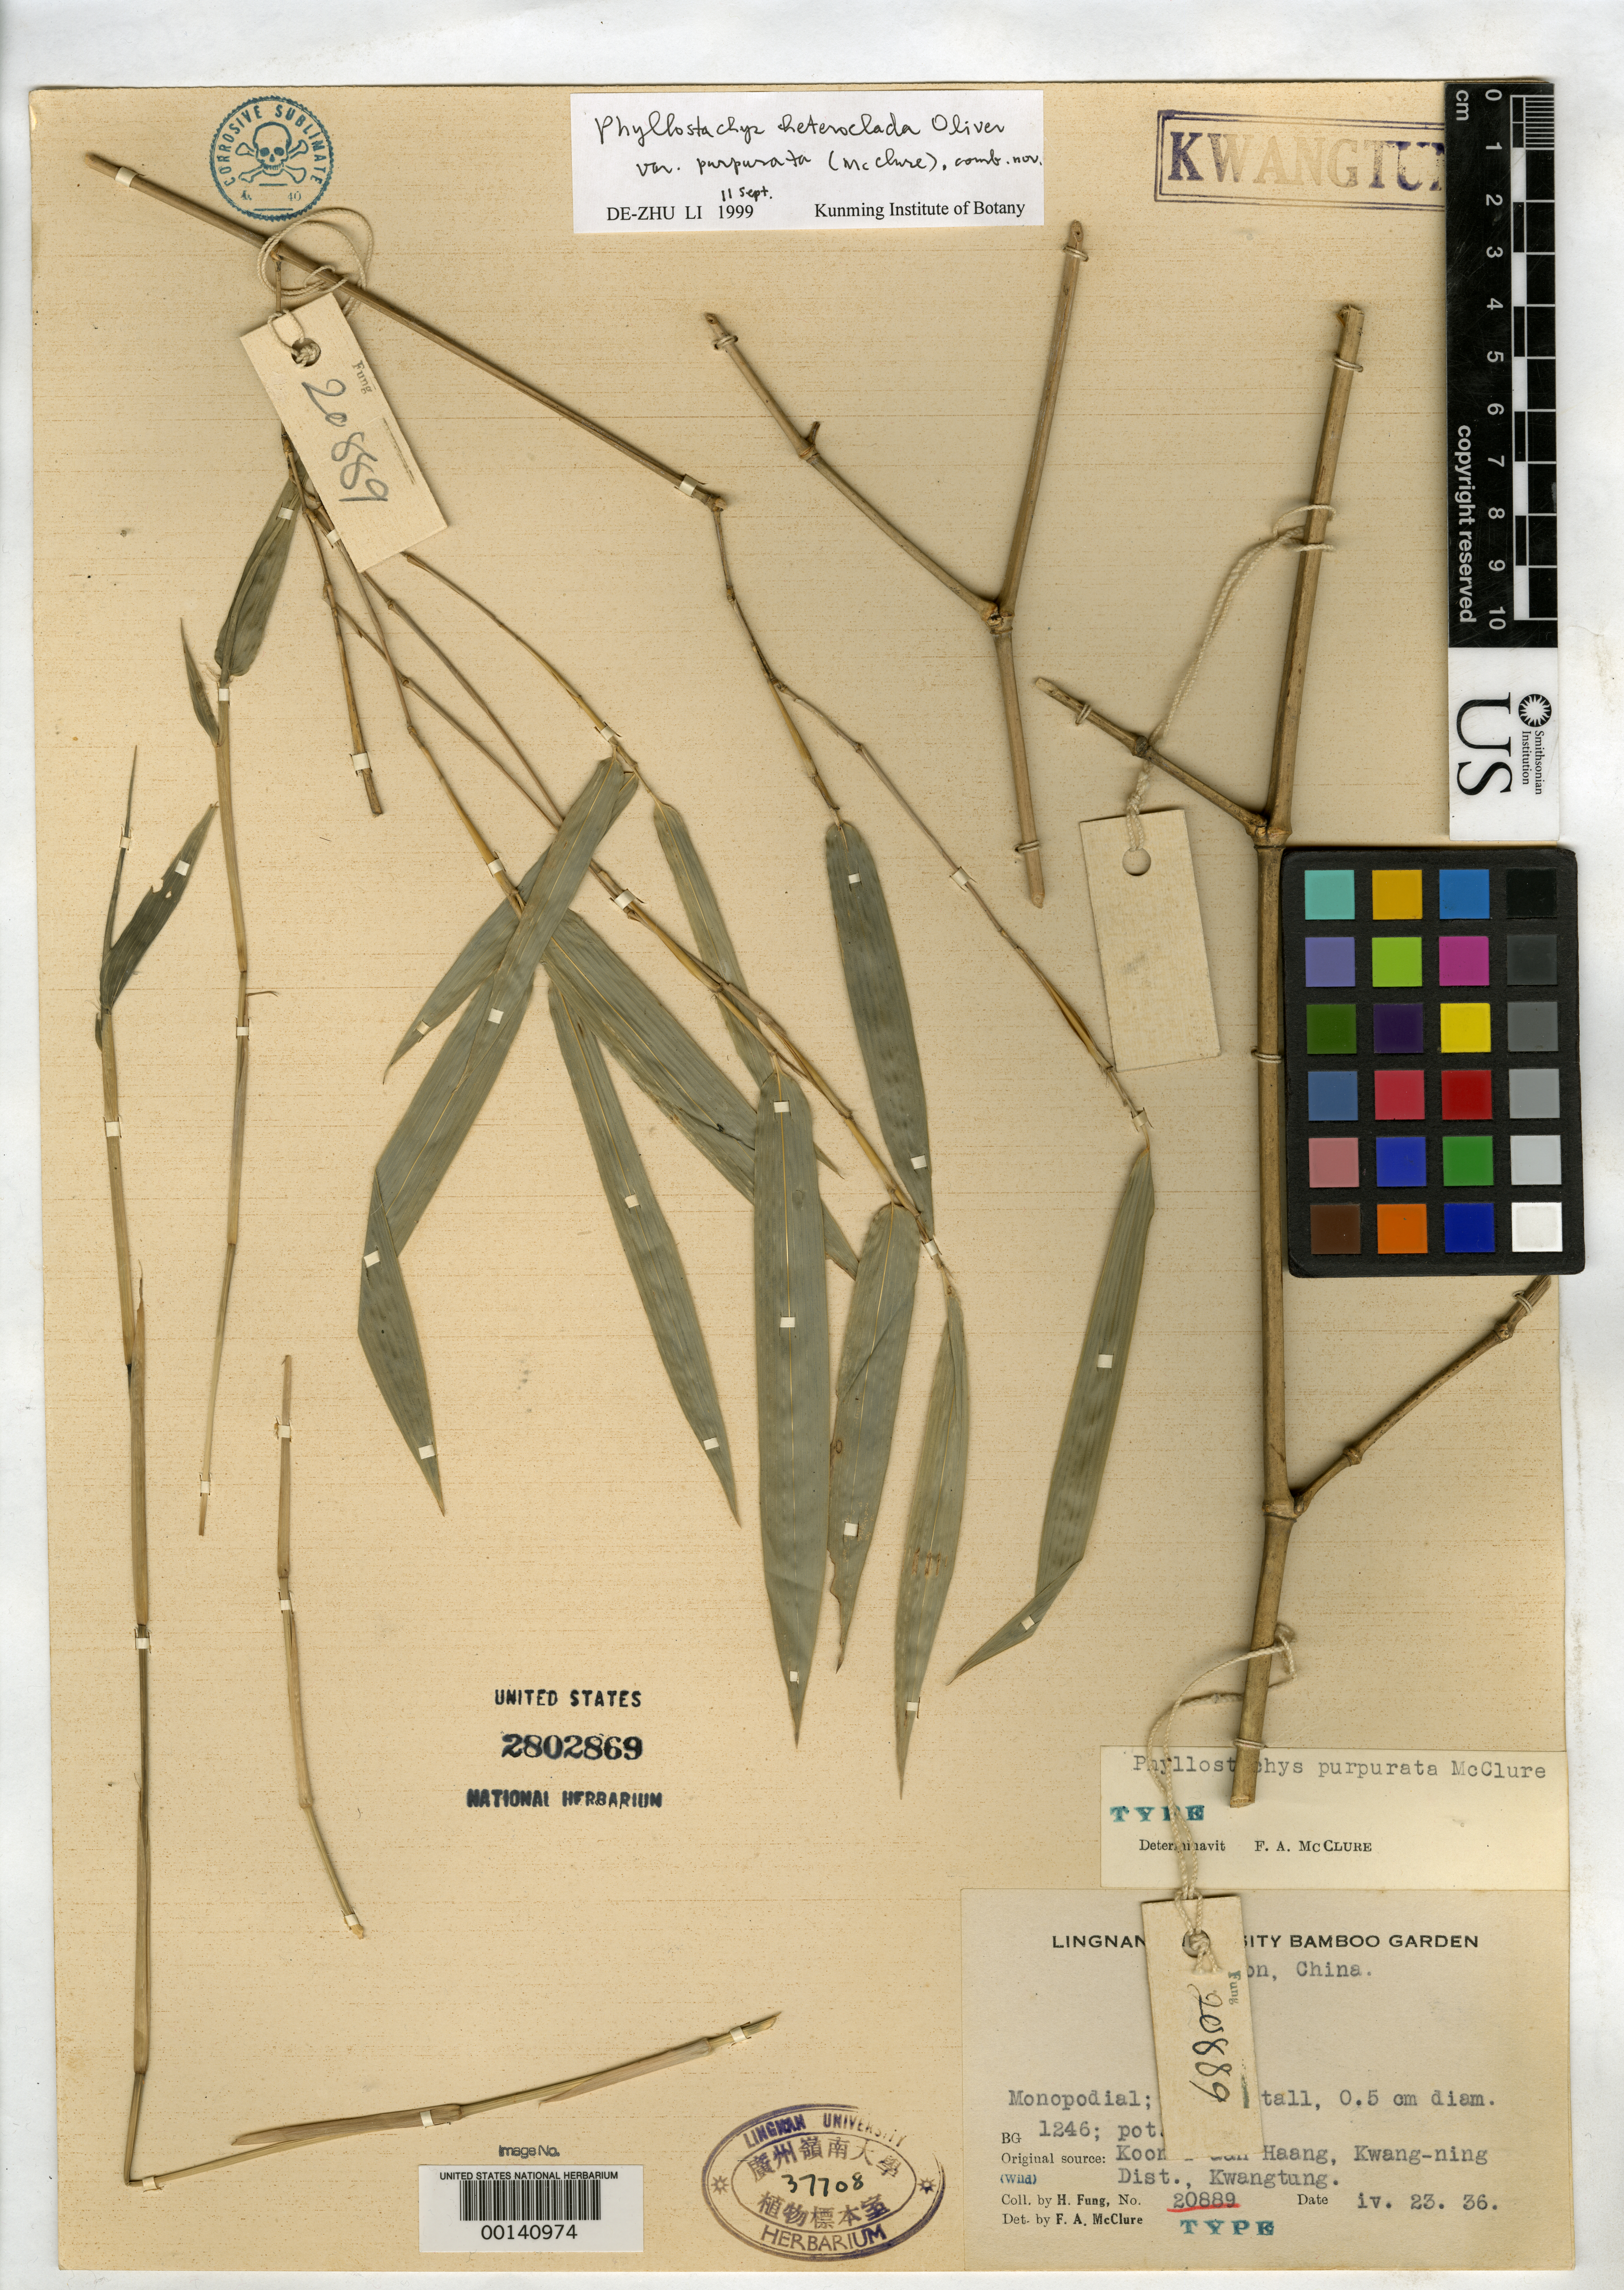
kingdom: Plantae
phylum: Tracheophyta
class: Liliopsida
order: Poales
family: Poaceae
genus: Phyllostachys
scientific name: Phyllostachys purpurata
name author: McClure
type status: Type Collection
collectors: H. L. Fung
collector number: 20889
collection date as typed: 23 Apr 1936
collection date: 1936-04-23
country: China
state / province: Guangdong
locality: Koon T'aan Haang.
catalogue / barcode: US 2802869